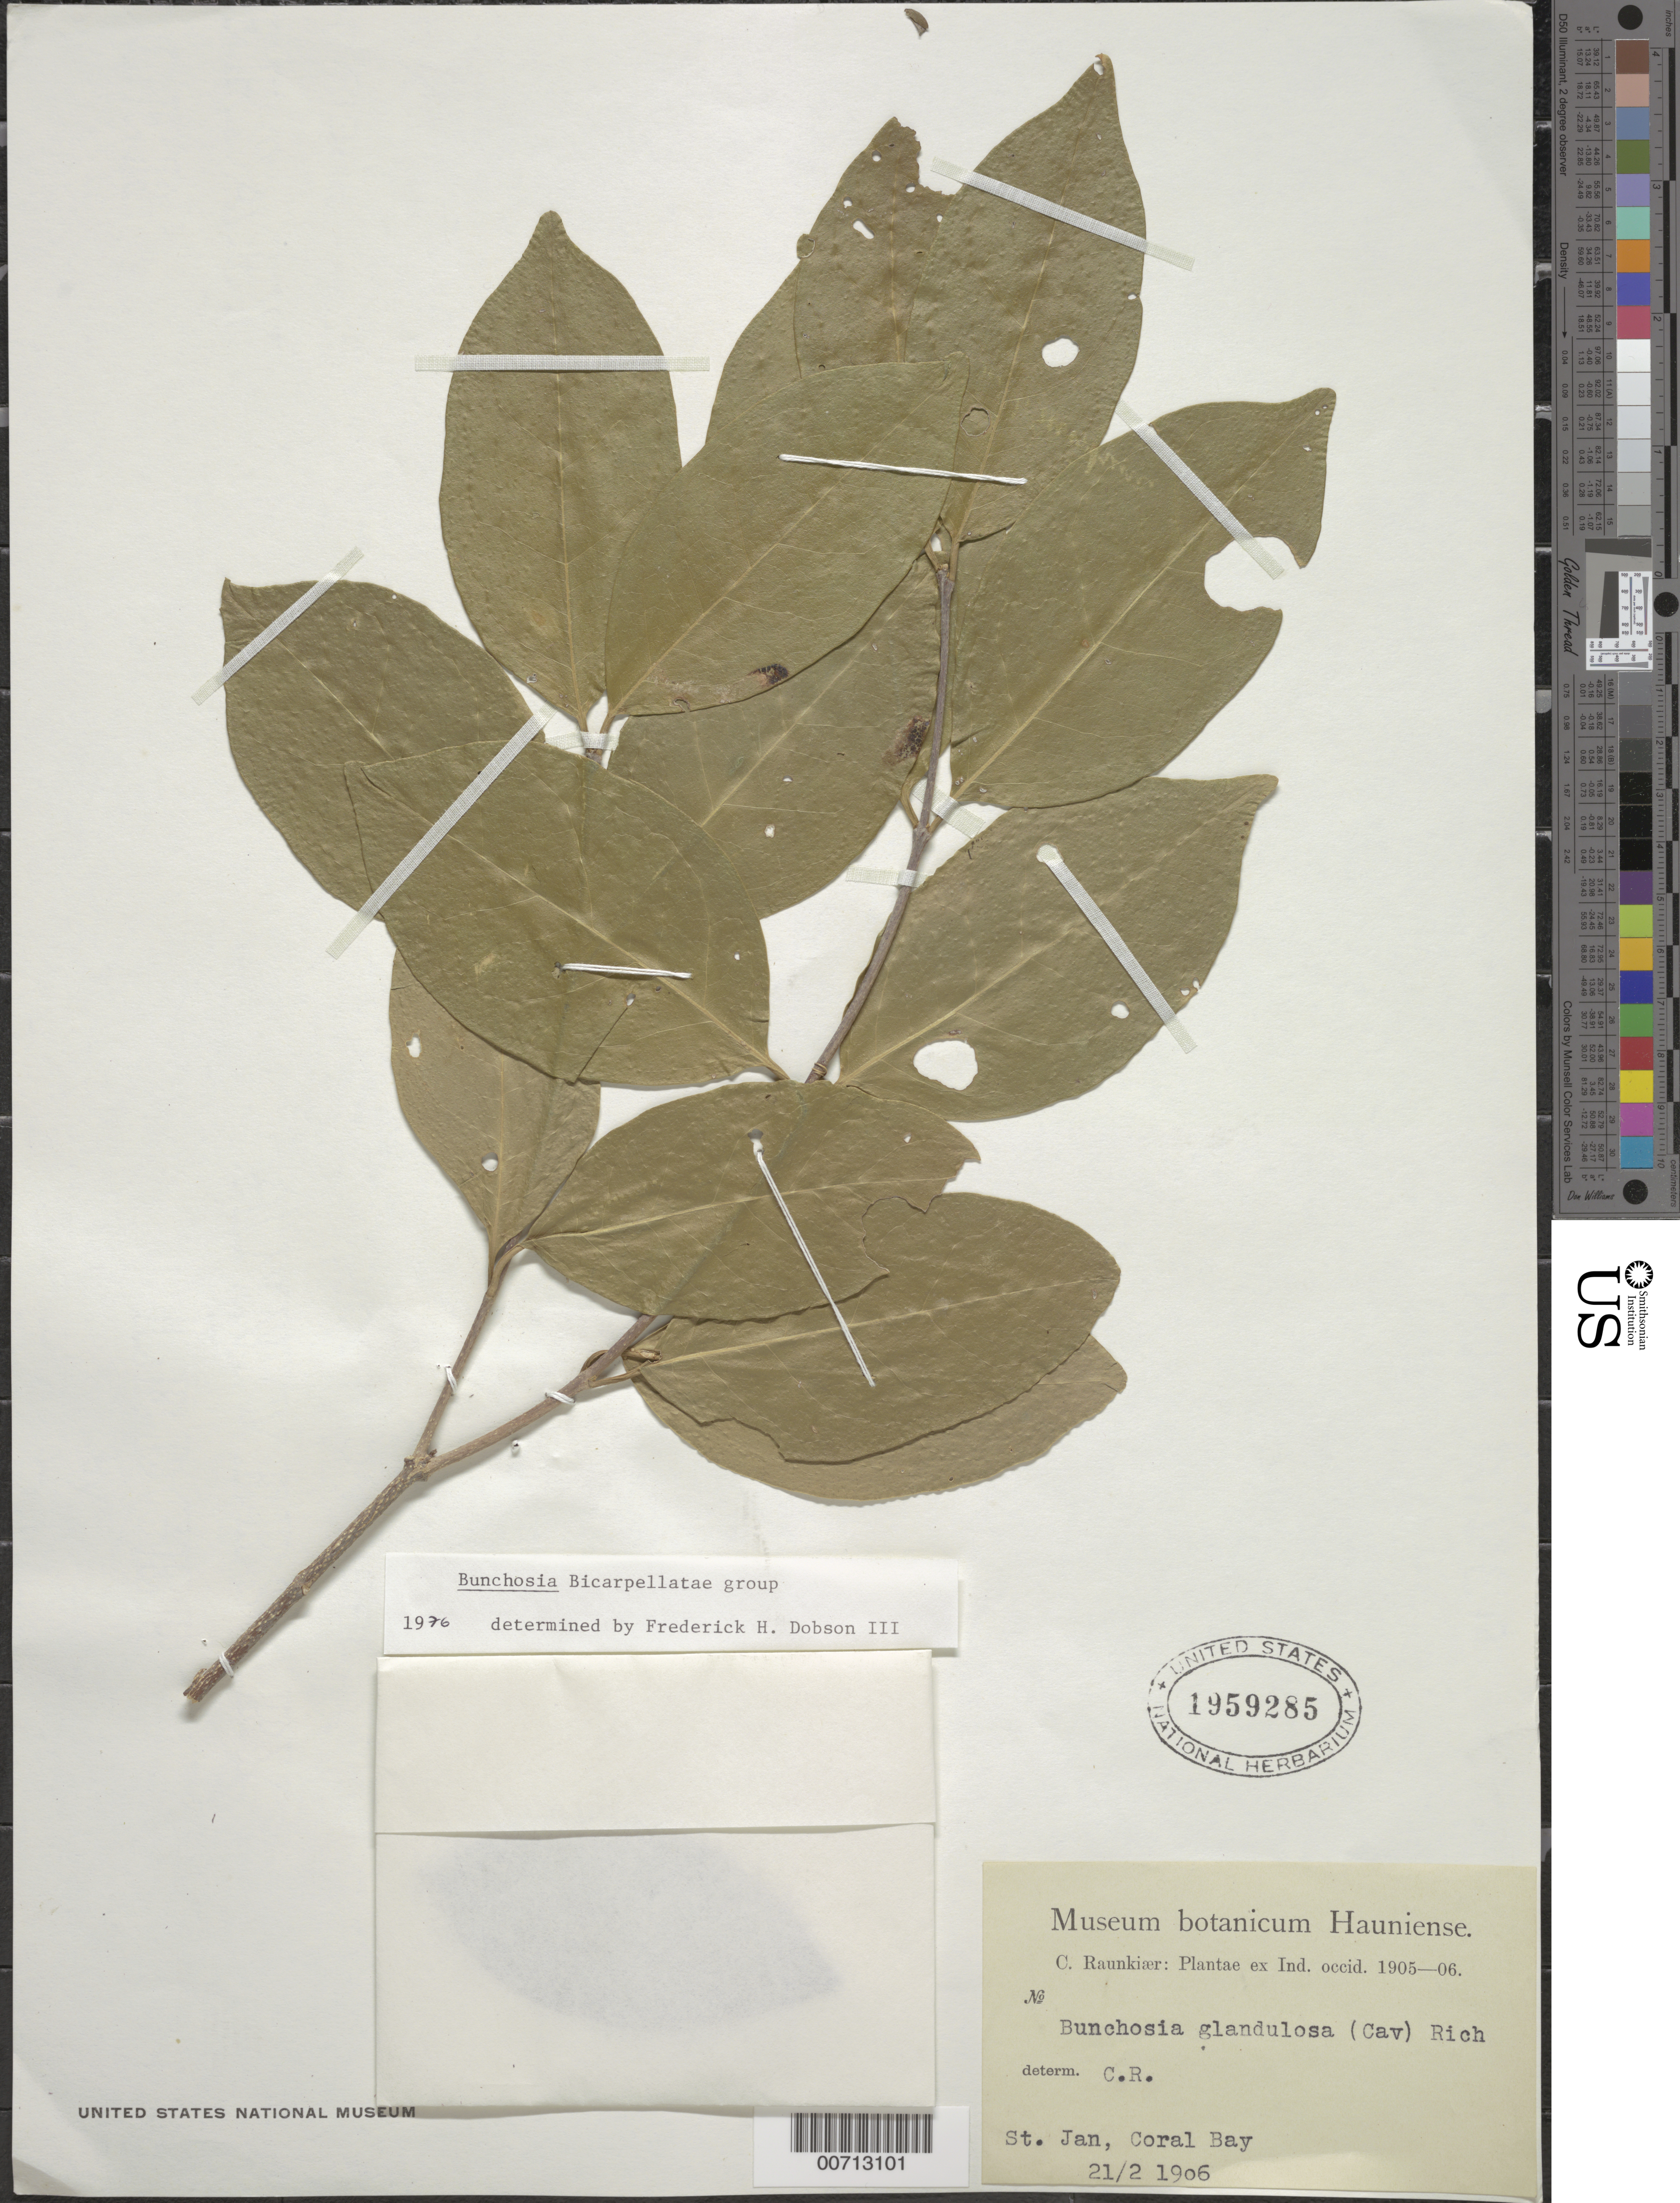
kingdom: Plantae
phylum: Tracheophyta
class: Magnoliopsida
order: Malpighiales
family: Malpighiaceae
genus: Bunchosia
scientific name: Bunchosia glandulosa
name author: (Cav.) Rich. ex Juss.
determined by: Raunkiær, C.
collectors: C. C. Raunkiaer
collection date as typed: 21 Feb 1906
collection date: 1906-02-21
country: U.S. Virgin Islands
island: St. John Island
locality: Coral Bay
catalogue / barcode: US 1959285